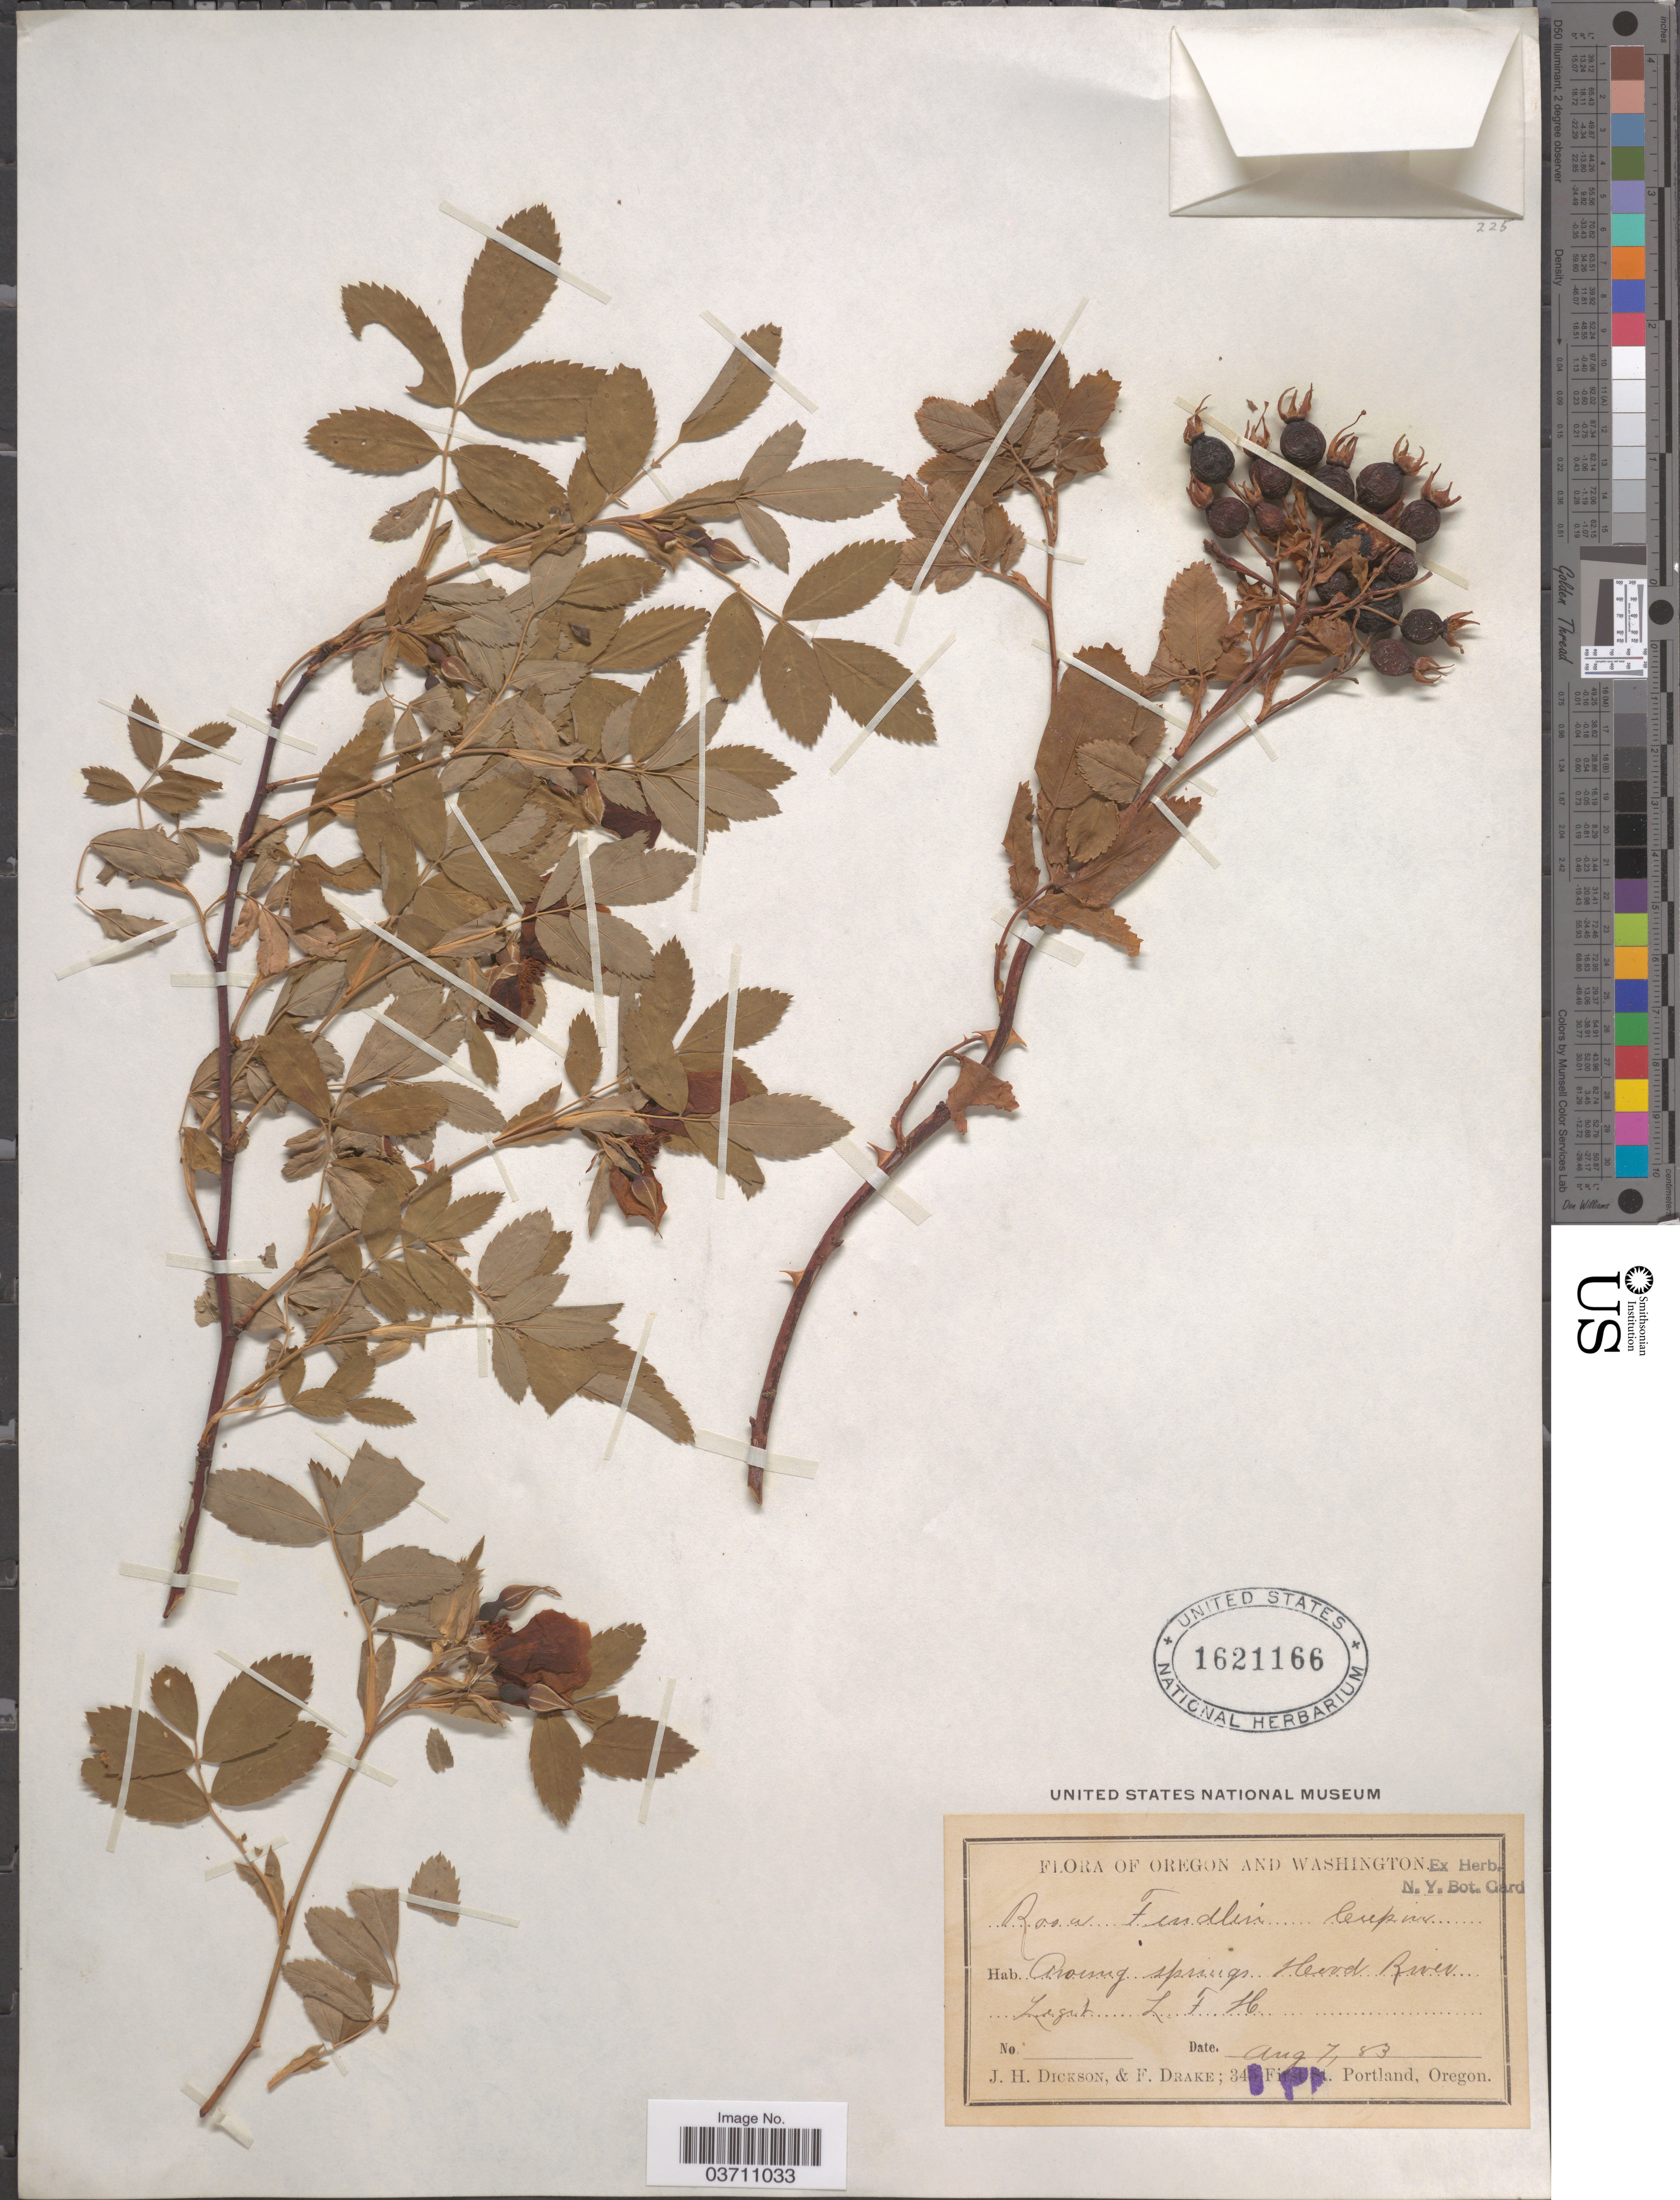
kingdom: Plantae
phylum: Tracheophyta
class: Magnoliopsida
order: Rosales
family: Rosaceae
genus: Rosa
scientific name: Rosa fendleri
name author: Crép.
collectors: L. F. H.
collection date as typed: Transcribed d/m/y: 7/8/83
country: United States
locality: Oregon and Washington. Among springs Hood River.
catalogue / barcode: US 1621166